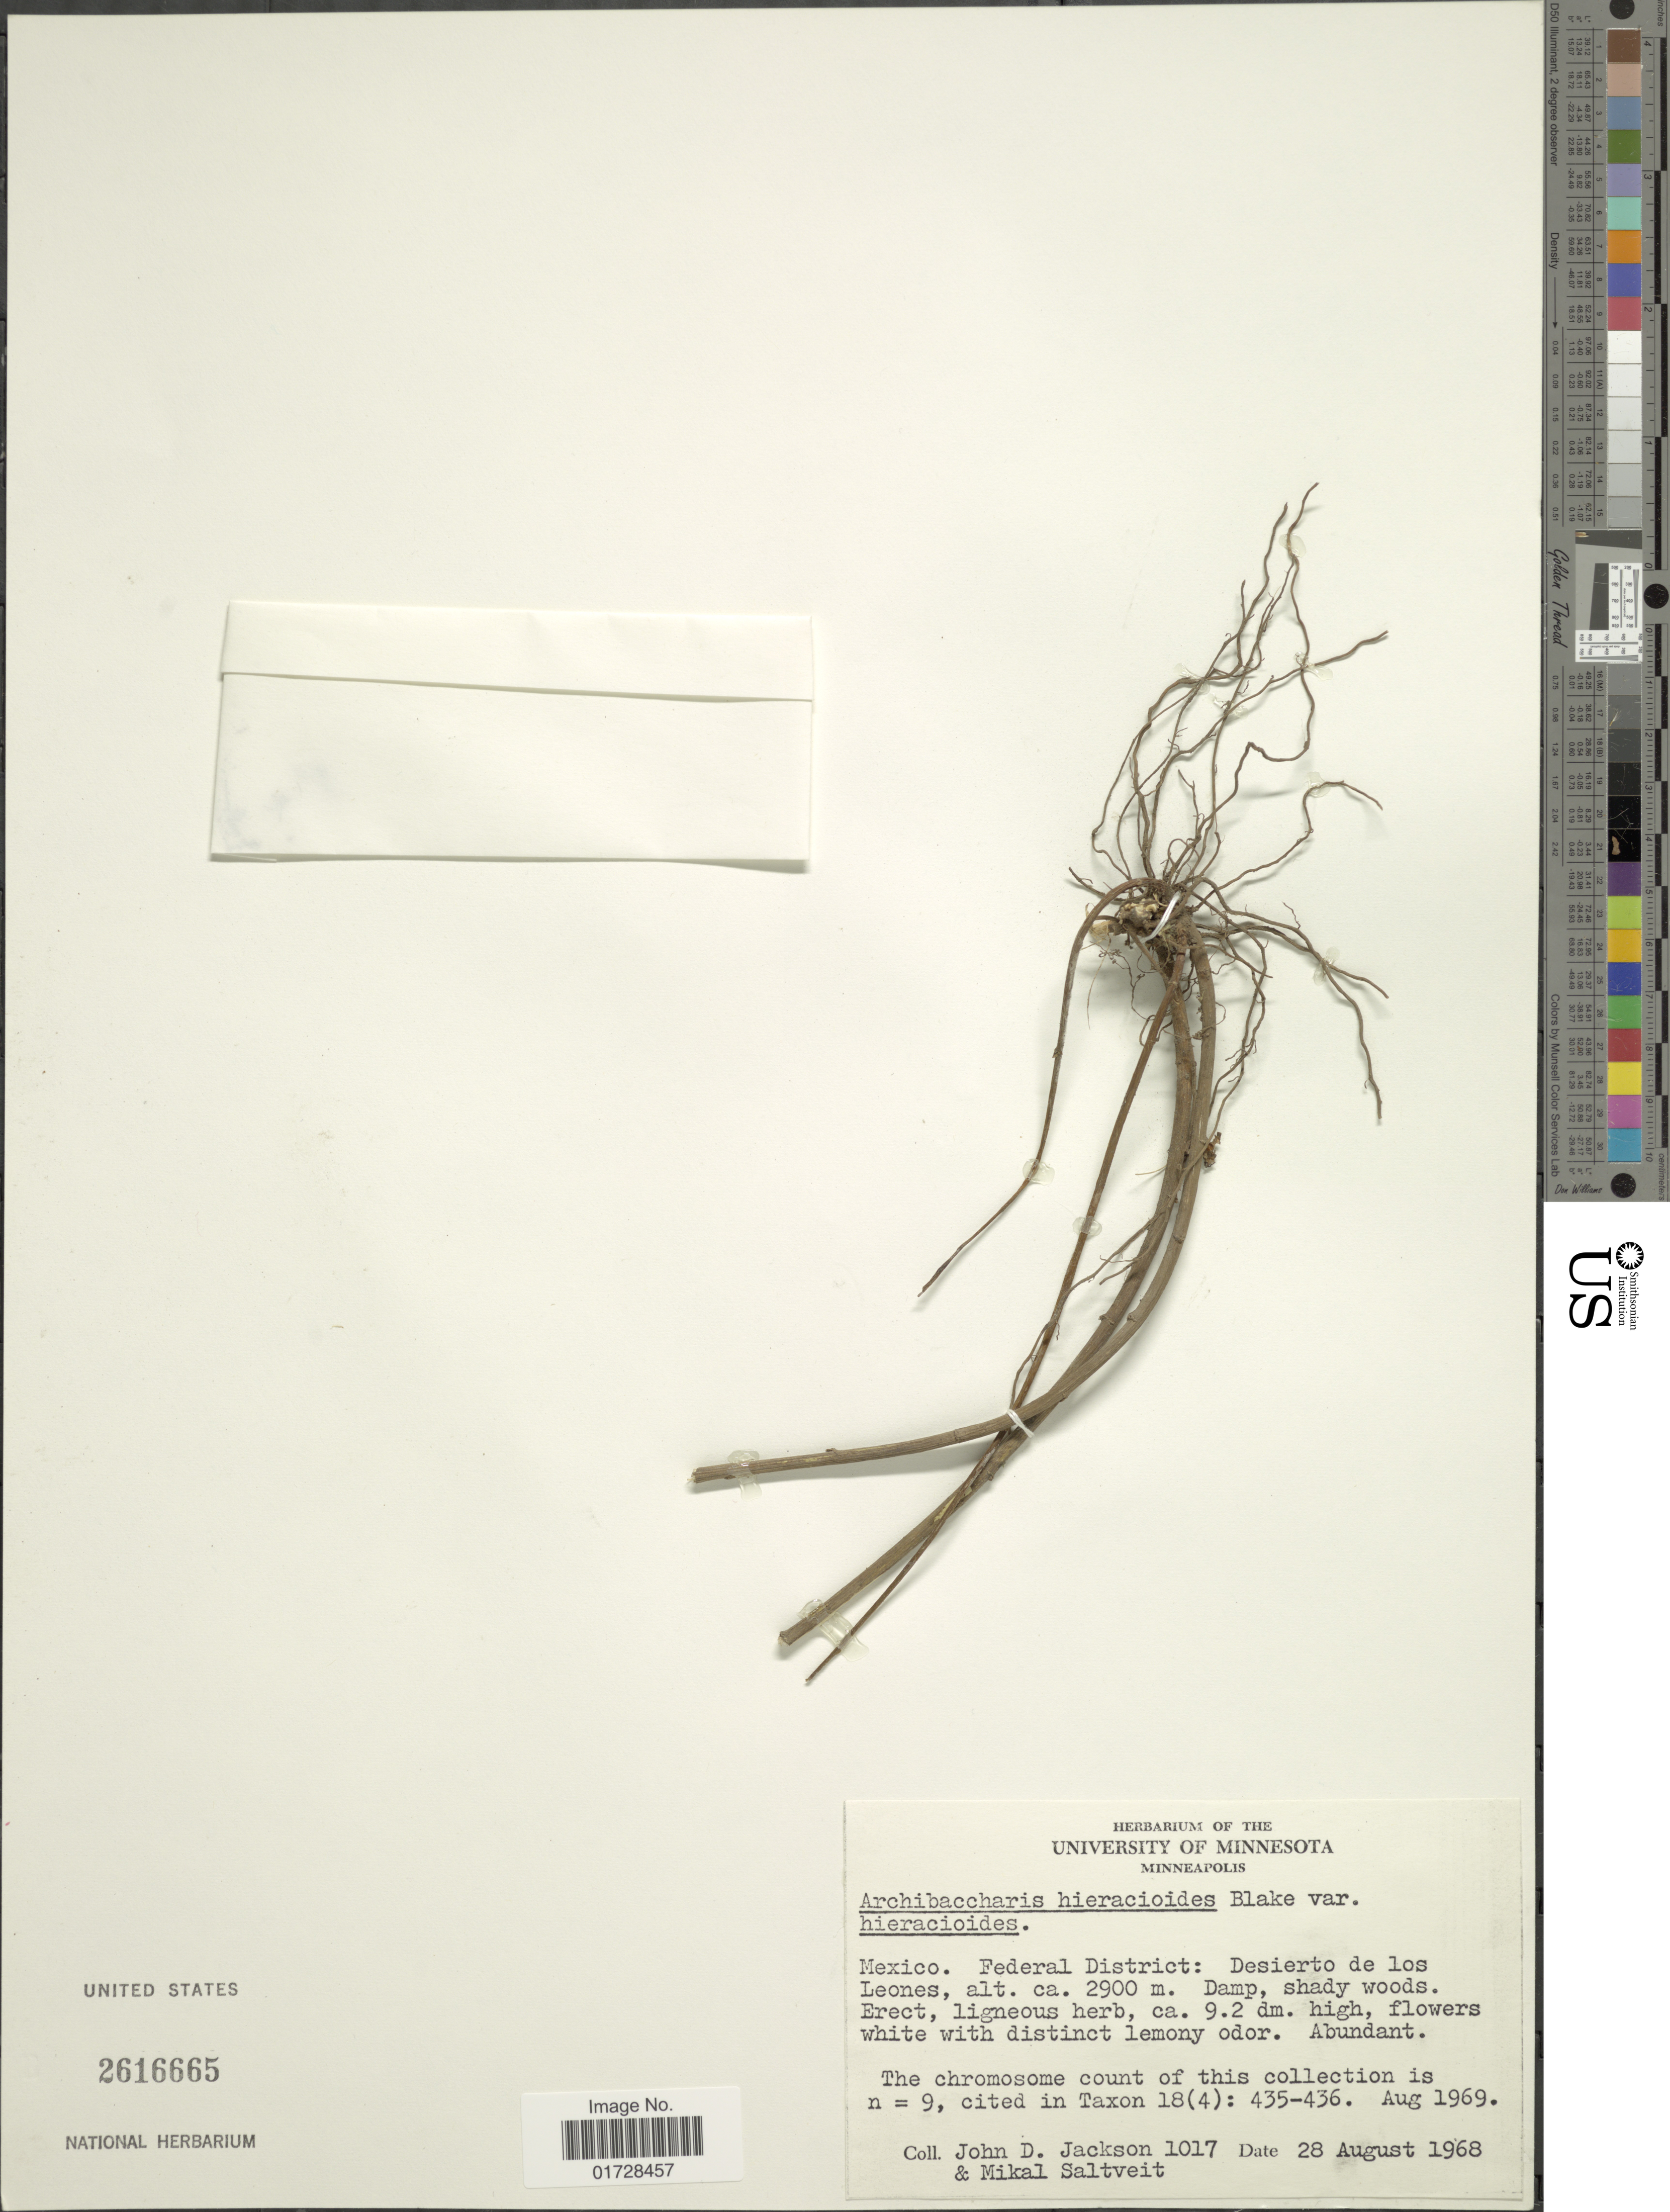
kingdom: Plantae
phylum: Tracheophyta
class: Magnoliopsida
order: Asterales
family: Asteraceae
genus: Archibaccharis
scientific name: Archibaccharis hieracioides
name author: (S.F. Blake) S.F. Blake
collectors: J. Jackson & M. Saltveit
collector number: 1017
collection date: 1968-08-28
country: Mexico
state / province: Distrito Federal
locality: Federal District, Desierto de los Leones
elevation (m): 2900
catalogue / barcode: US 2616665